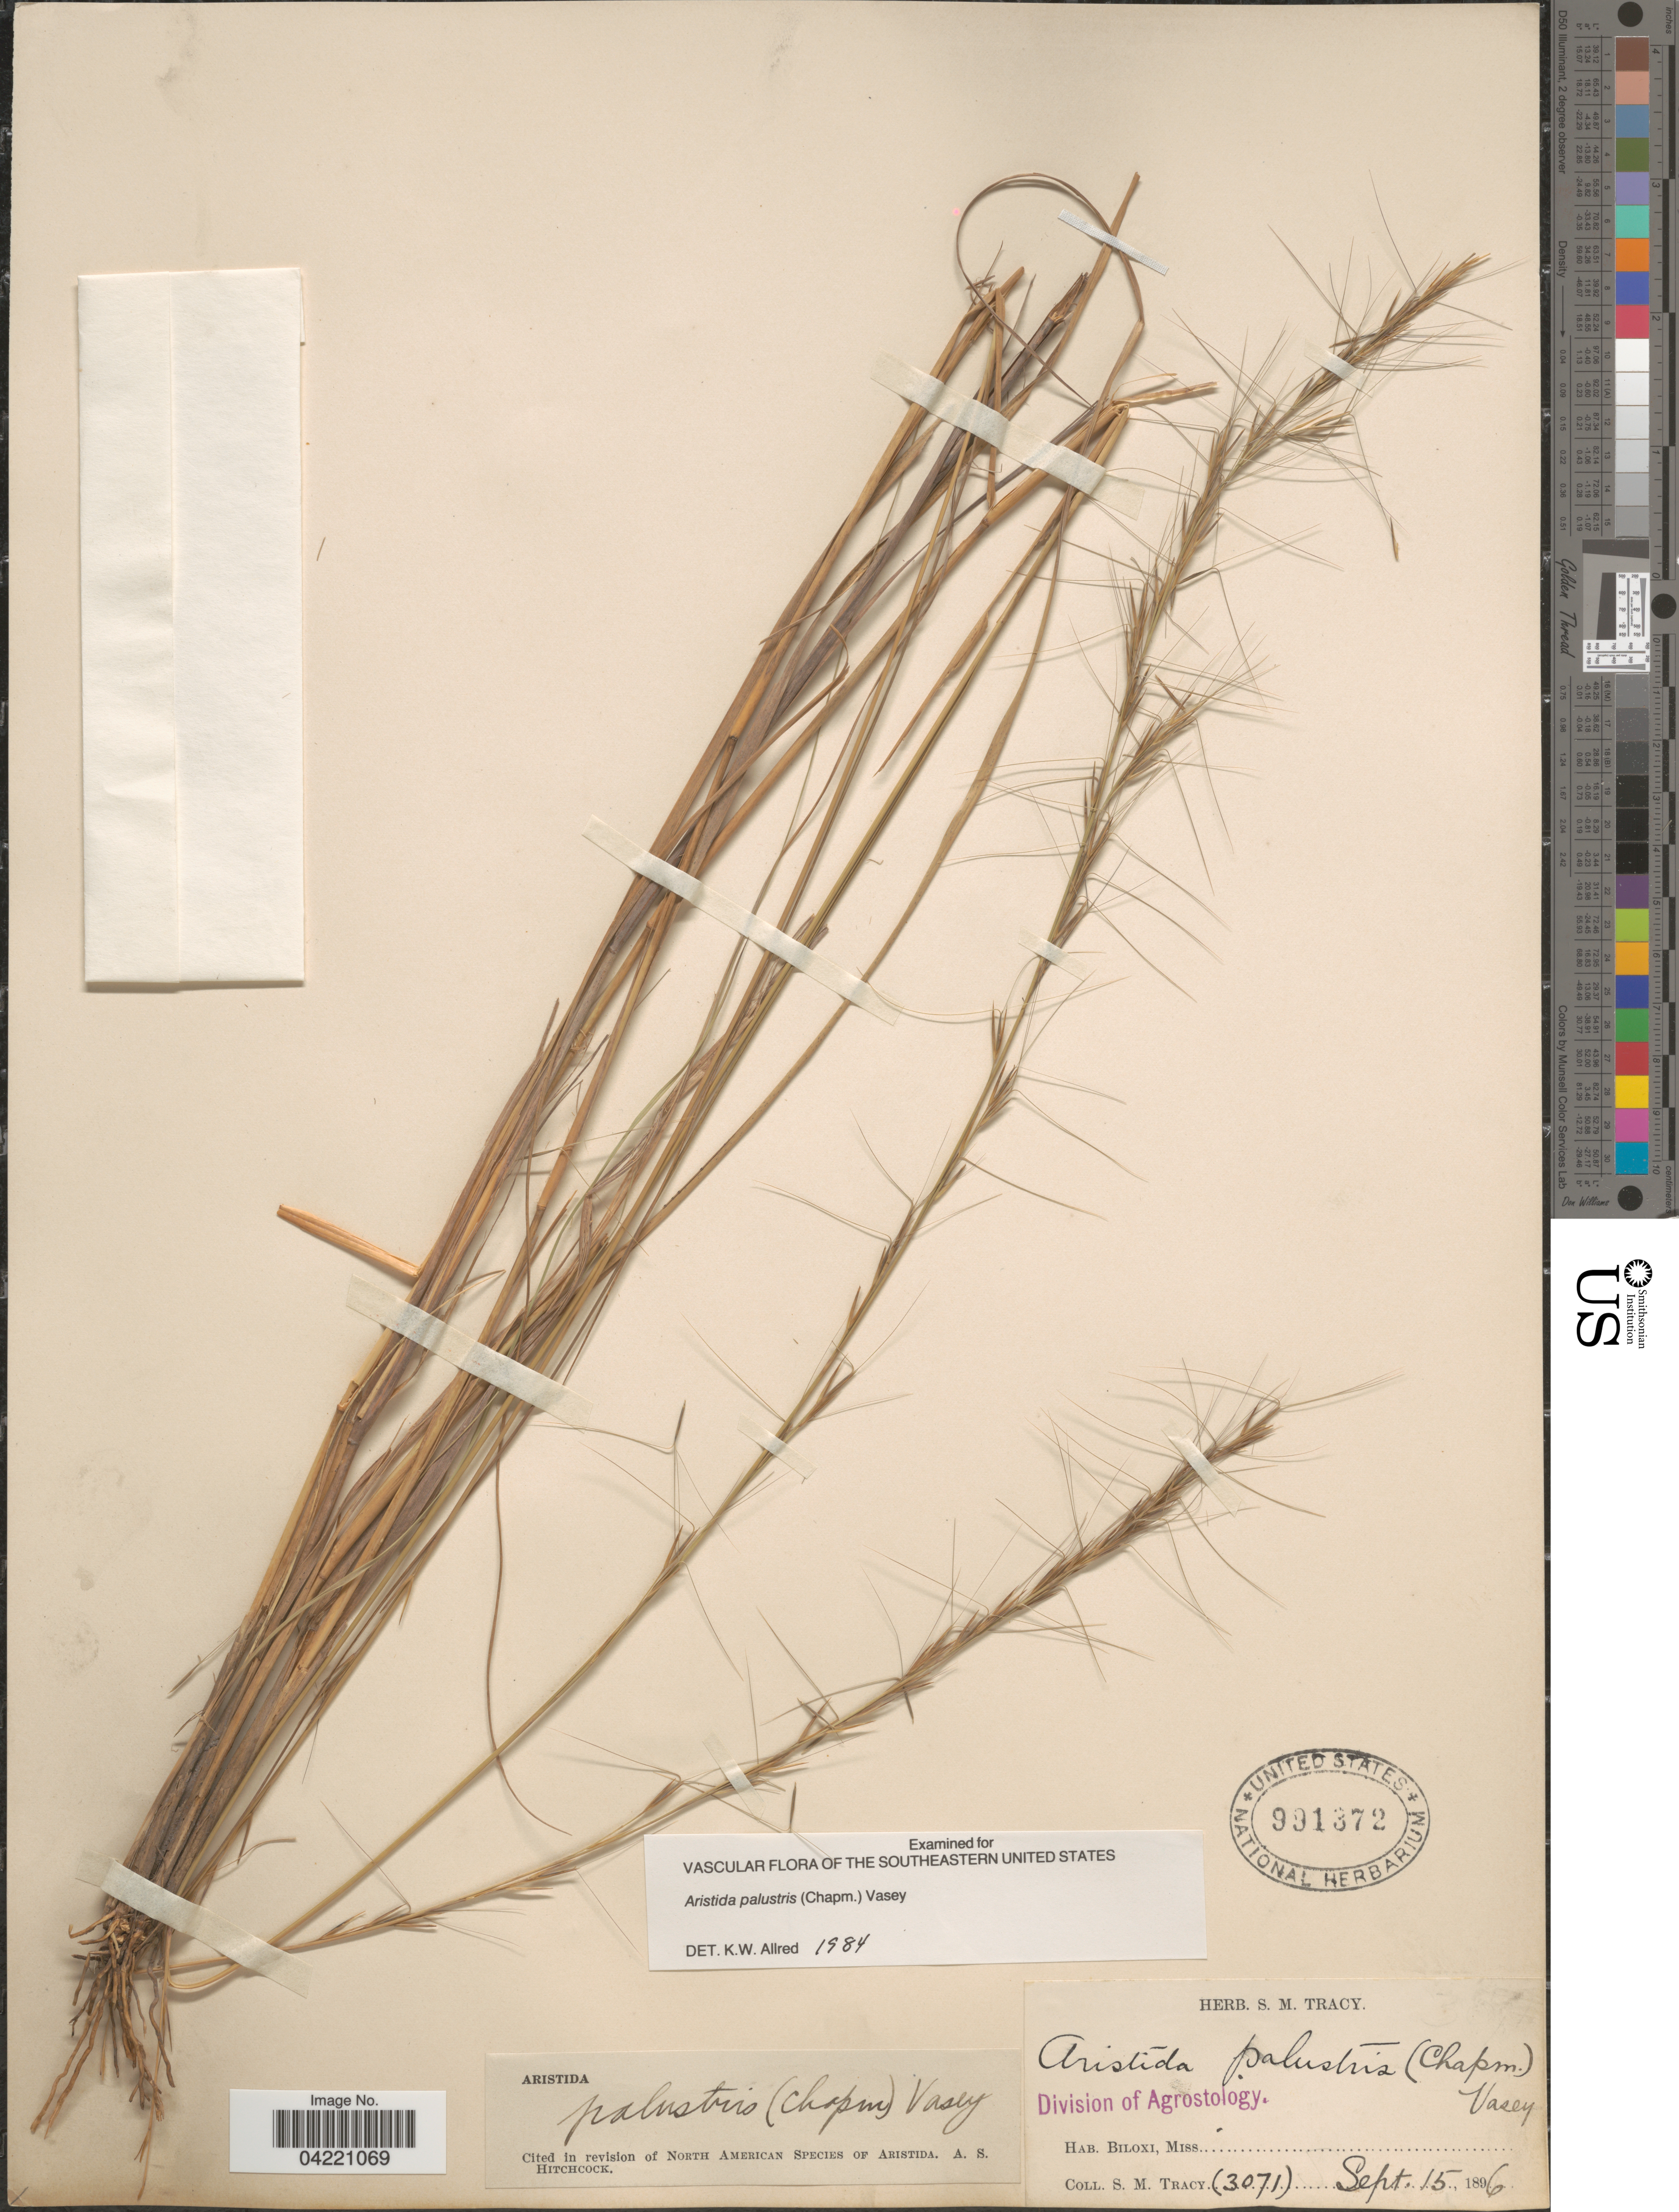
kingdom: Plantae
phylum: Tracheophyta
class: Liliopsida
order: Poales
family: Poaceae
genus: Aristida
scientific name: Aristida palustris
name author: (Chapm.) Vasey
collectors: S. M. Tracy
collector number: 3071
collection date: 1896-09-15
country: United States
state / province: Mississippi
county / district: Harrison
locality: Biloxi.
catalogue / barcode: US 991372